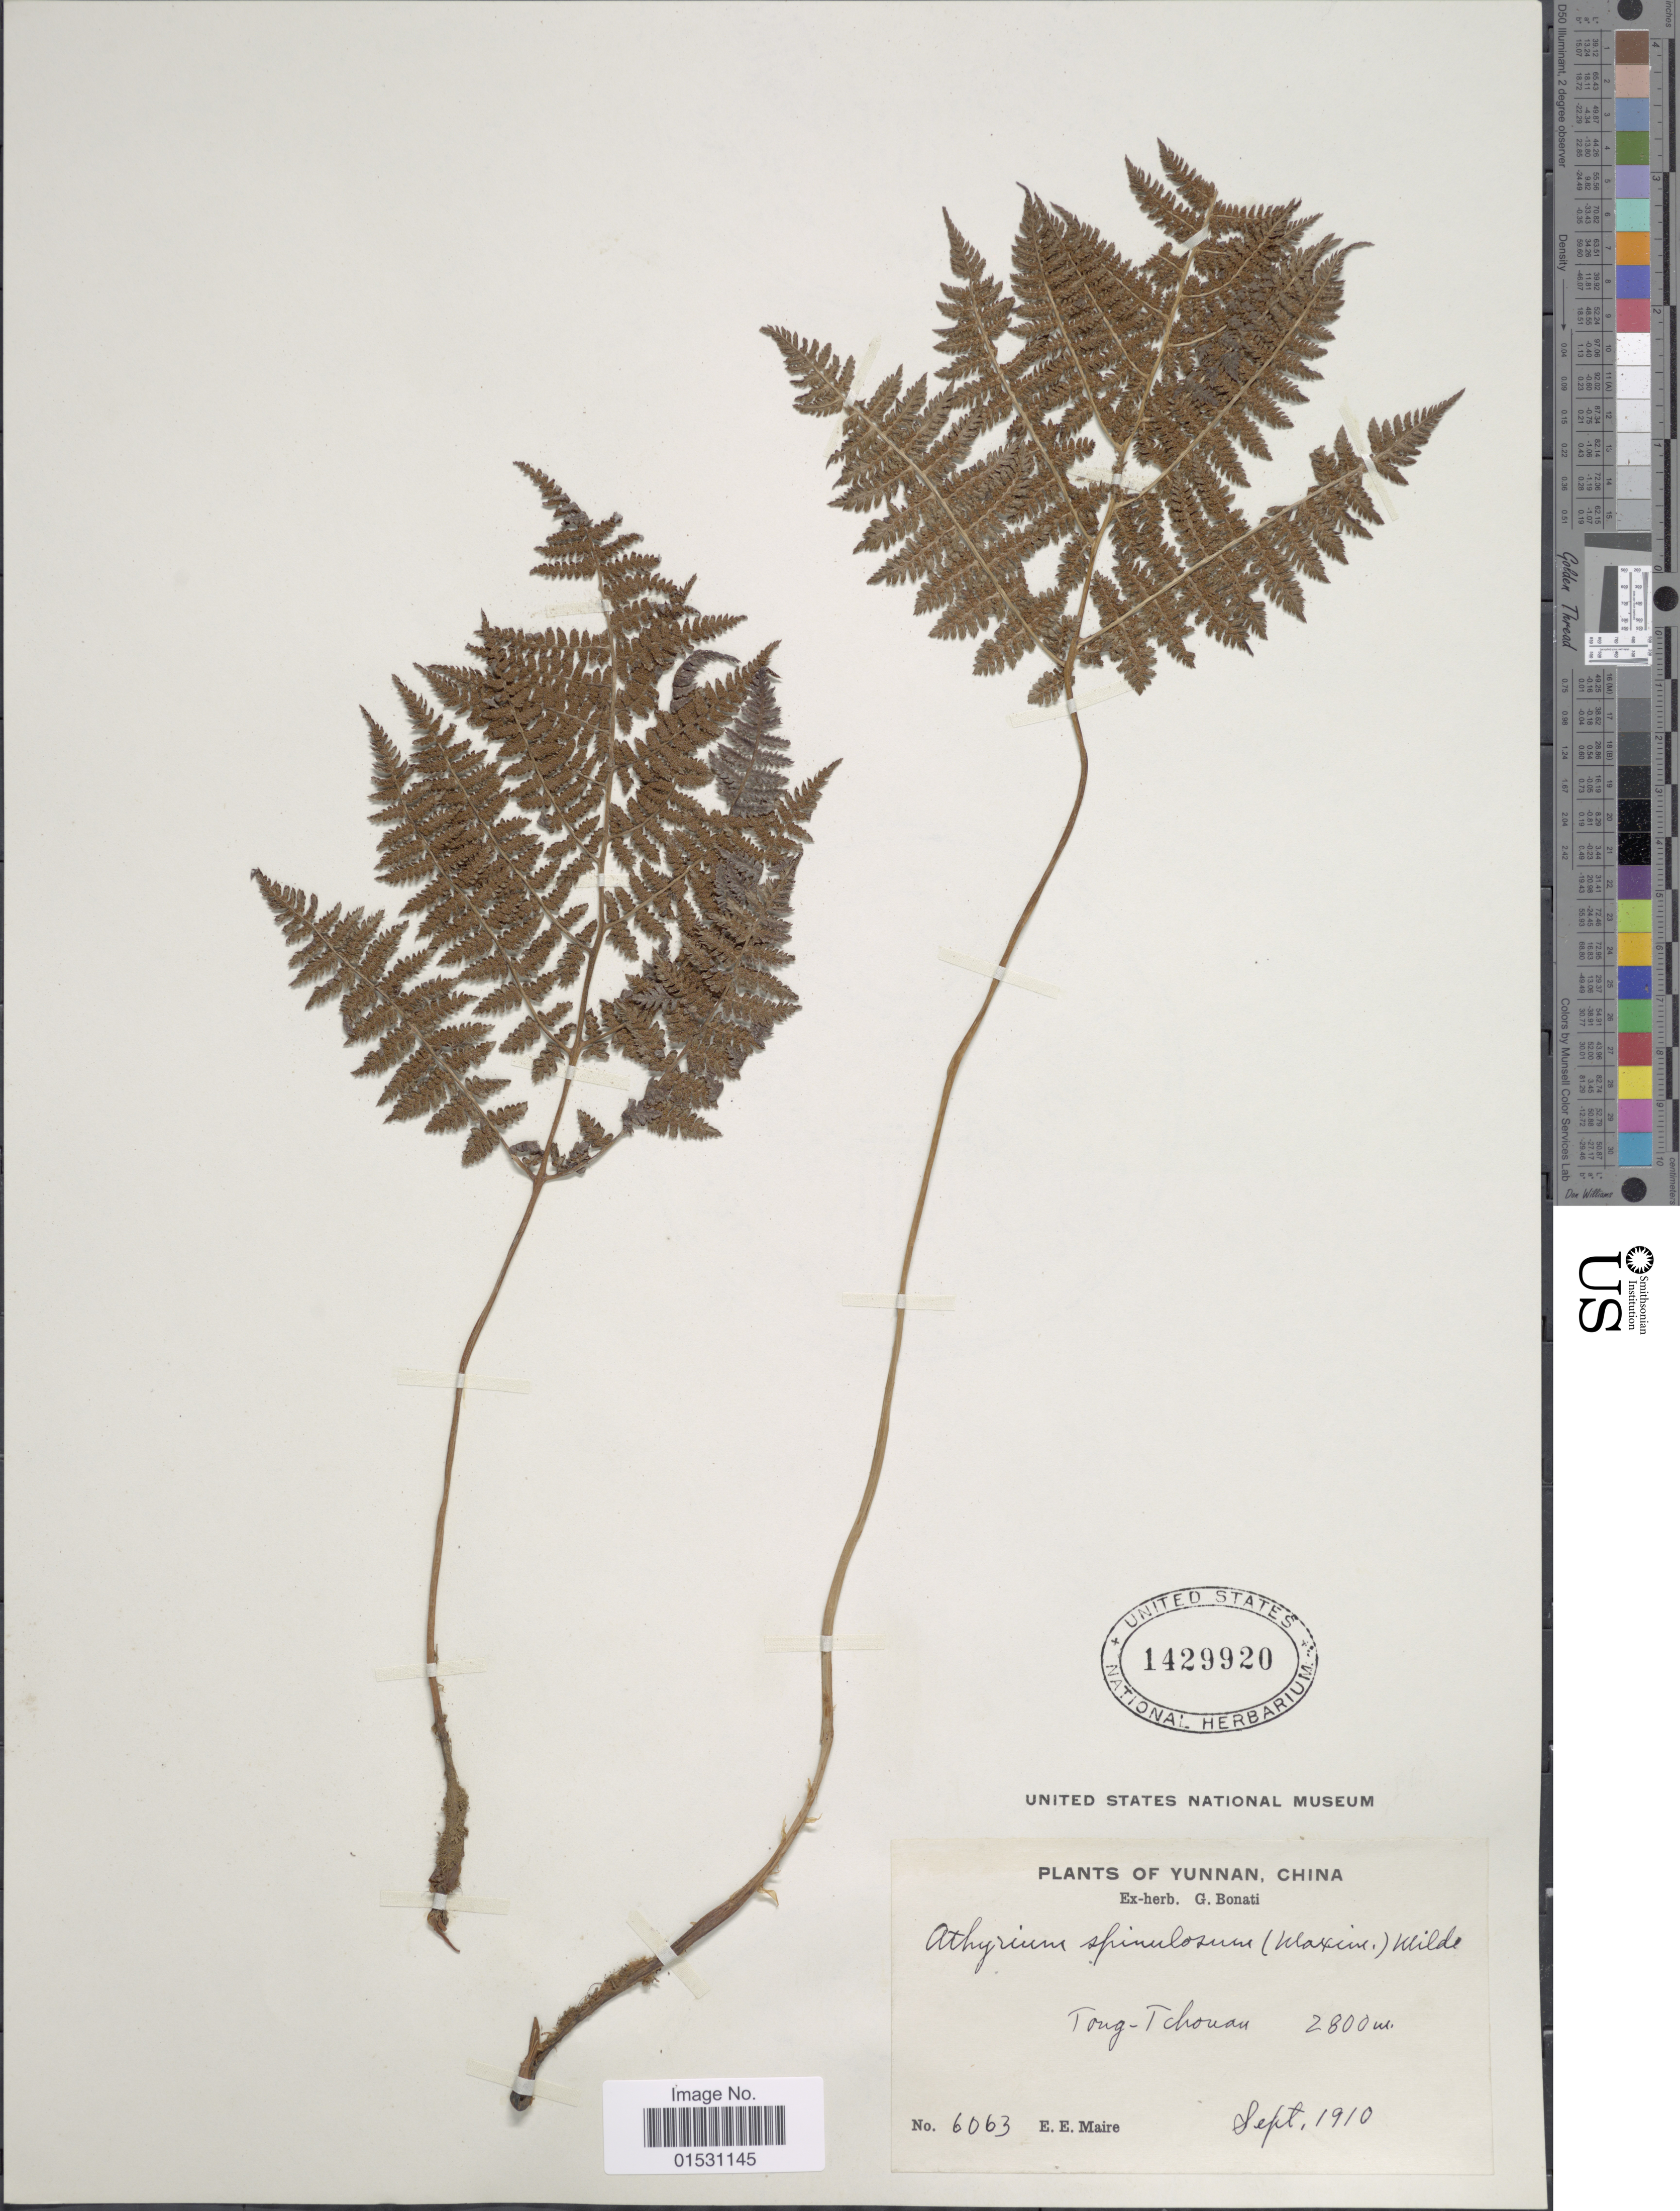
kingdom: Plantae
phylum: Tracheophyta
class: Polypodiopsida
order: Polypodiales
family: Athyriaceae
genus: Athyrium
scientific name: Athyrium spinulosum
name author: (Maxim.) Milde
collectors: E. E. Maire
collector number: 6063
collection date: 1910-09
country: China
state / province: Yunnan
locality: Tong-Tchouan.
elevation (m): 2800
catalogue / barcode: US 1429920